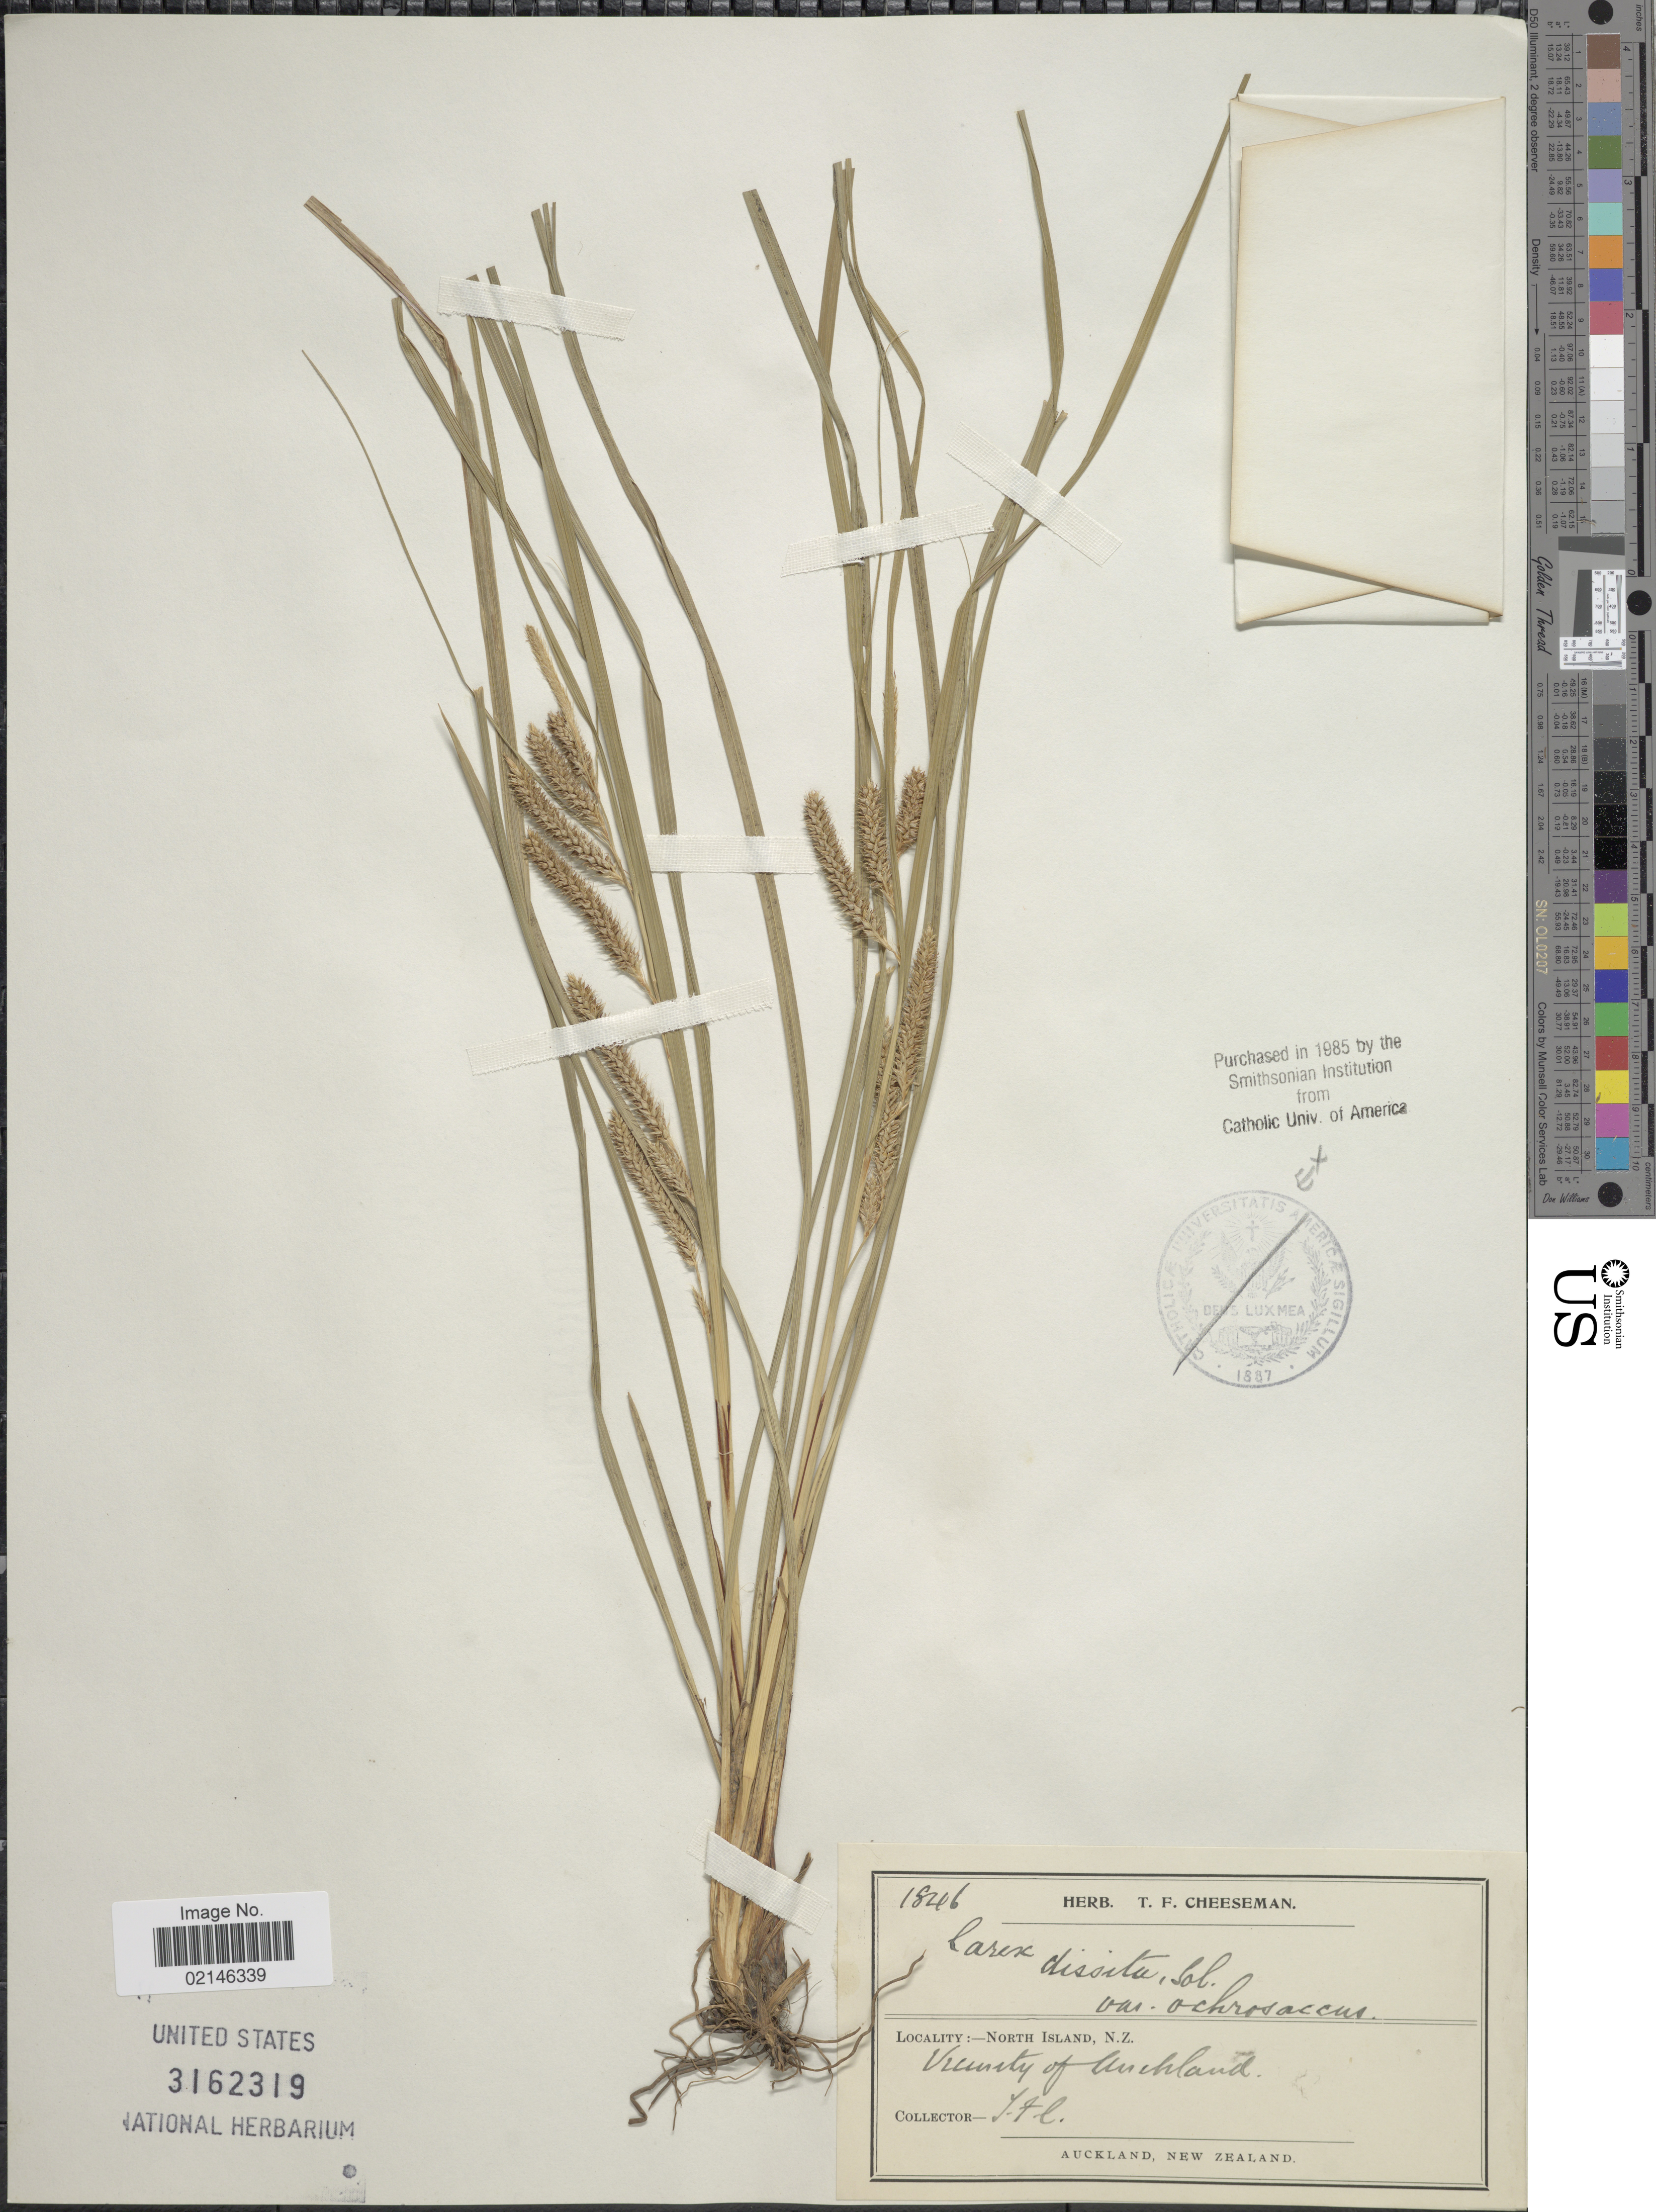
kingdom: Plantae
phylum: Tracheophyta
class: Liliopsida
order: Poales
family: Cyperaceae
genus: Carex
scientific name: Carex dissita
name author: Sol. ex Boott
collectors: T. F. Cheeseman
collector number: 1846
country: New Zealand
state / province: Auckland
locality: North Island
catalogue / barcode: US 3162319